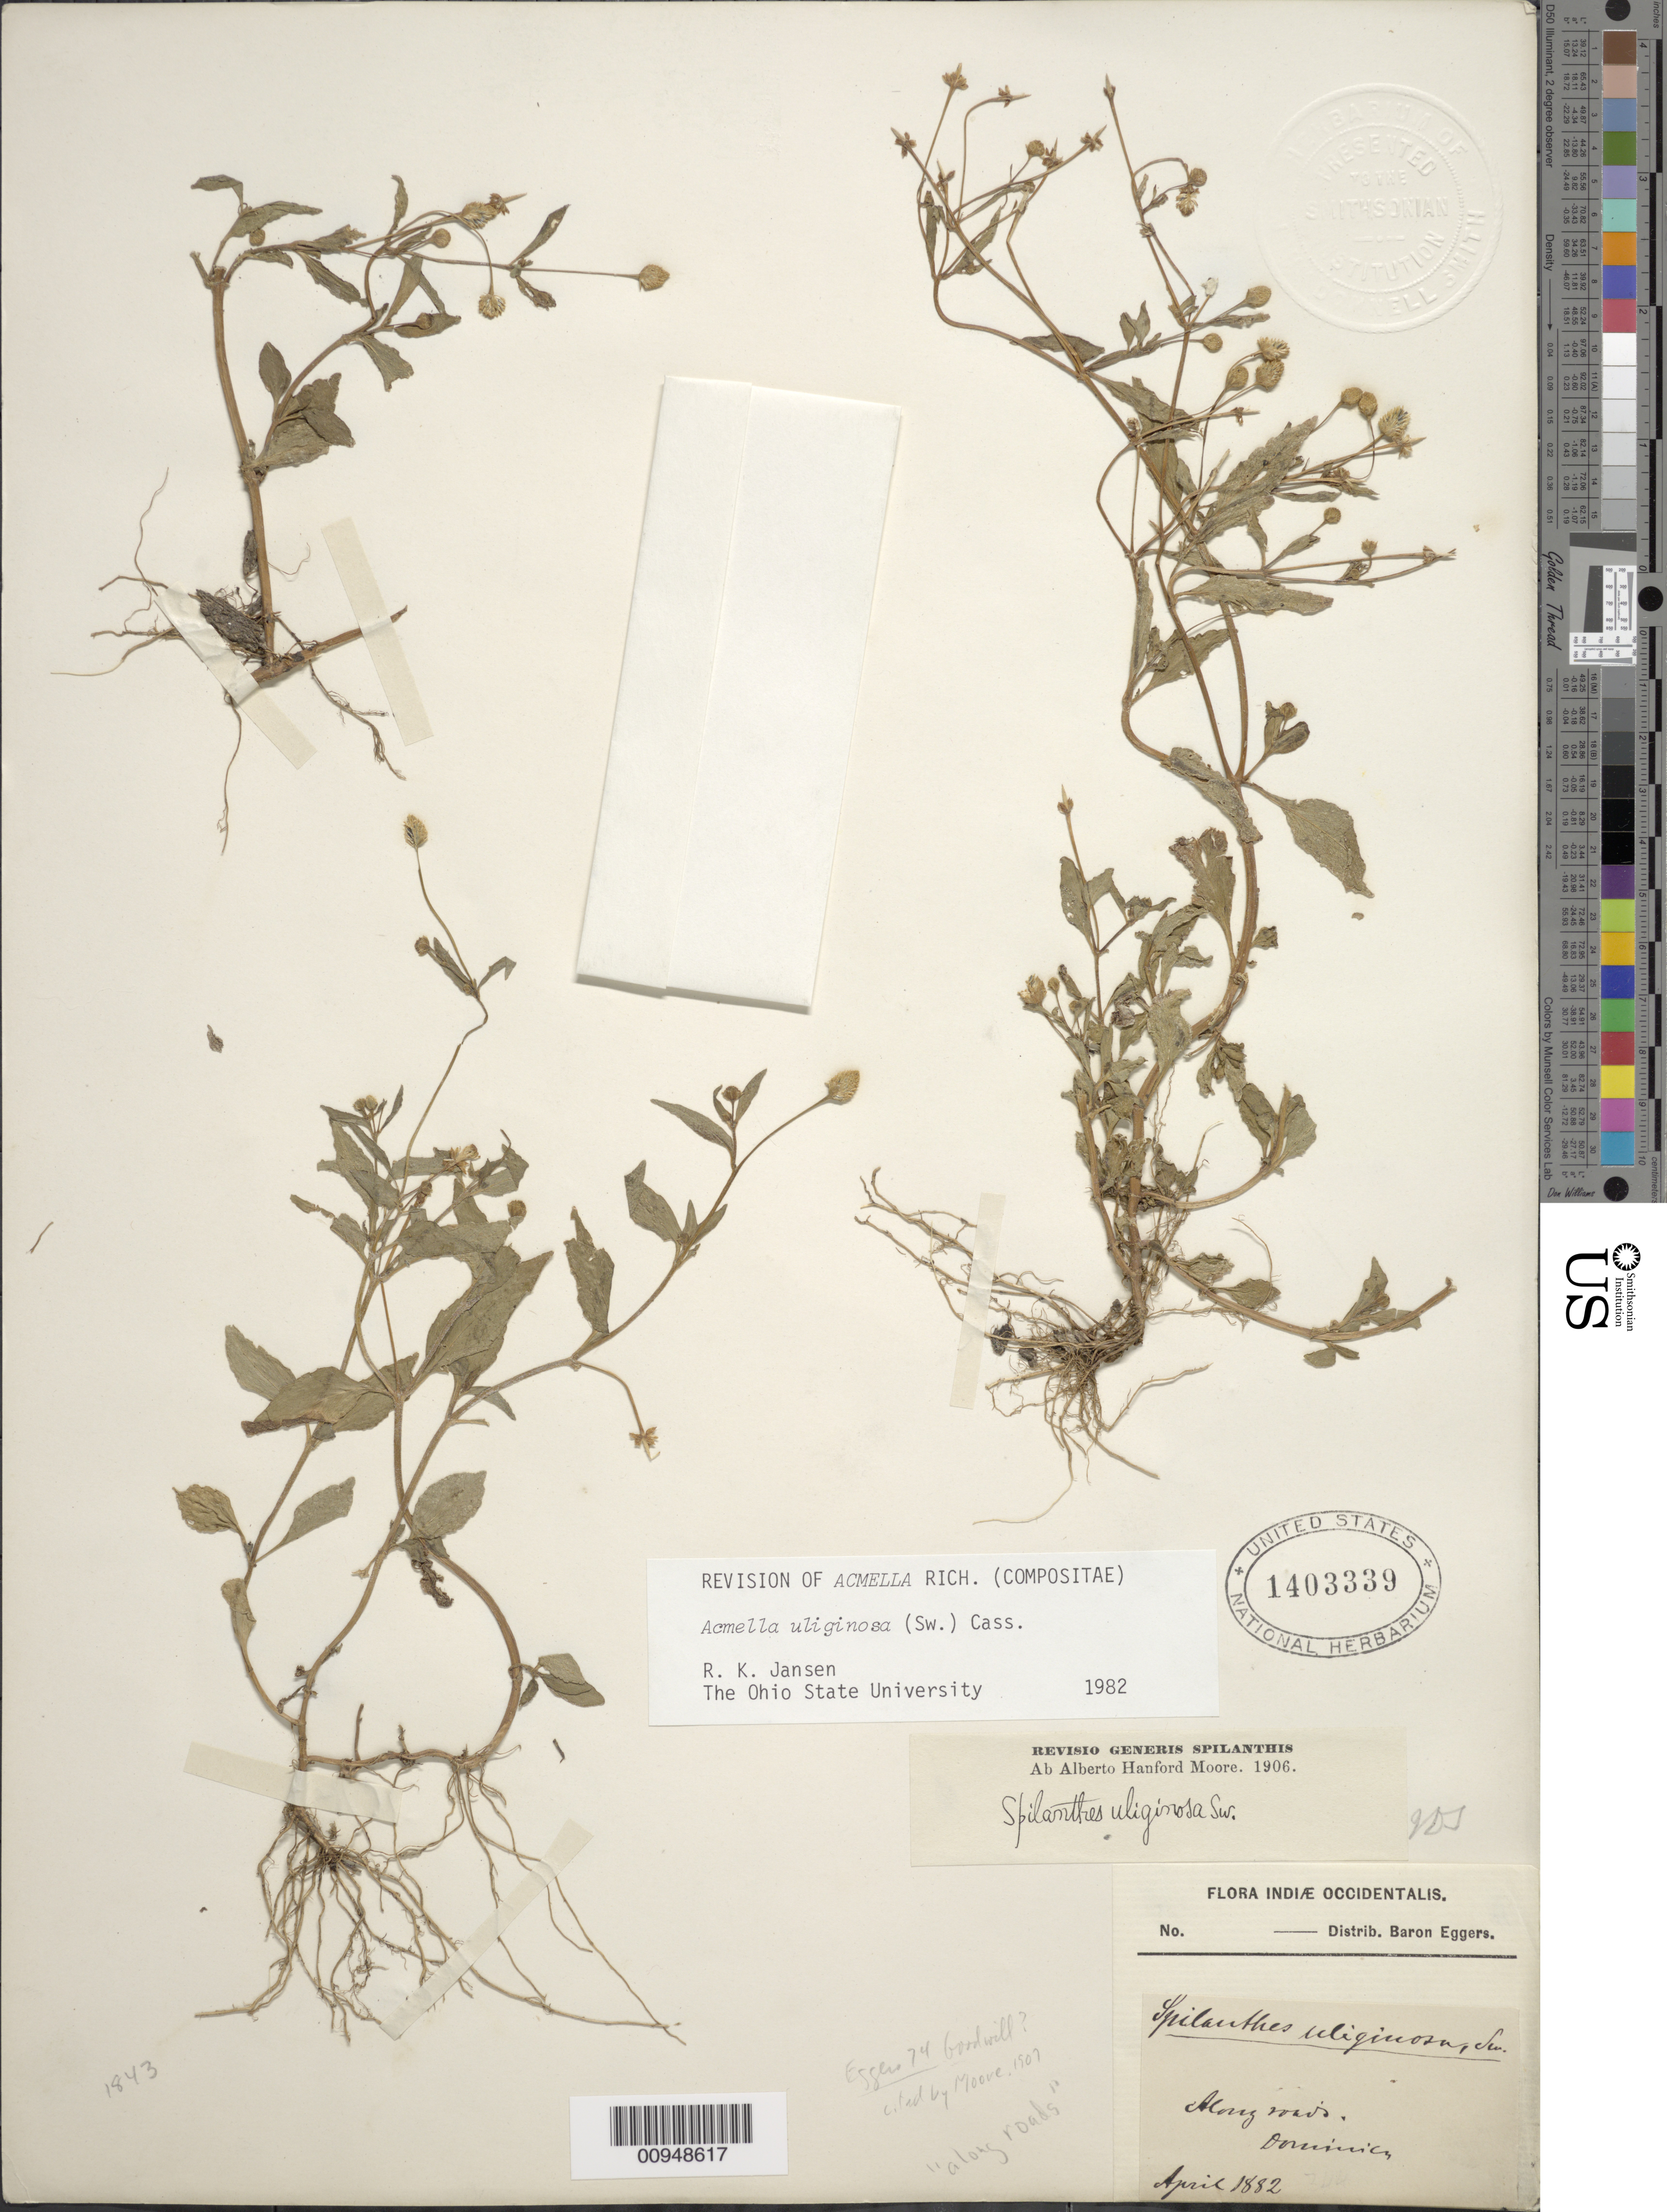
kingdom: Plantae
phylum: Tracheophyta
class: Magnoliopsida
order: Asterales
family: Asteraceae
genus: Acmella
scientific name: Acmella uliginosa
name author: (Sw.) Cass.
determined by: Jansen, R. K.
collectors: H. F. A. von Eggers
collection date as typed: Apr 1882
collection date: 1882-04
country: Dominica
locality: Along roads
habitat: Along roads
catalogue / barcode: US 1403339